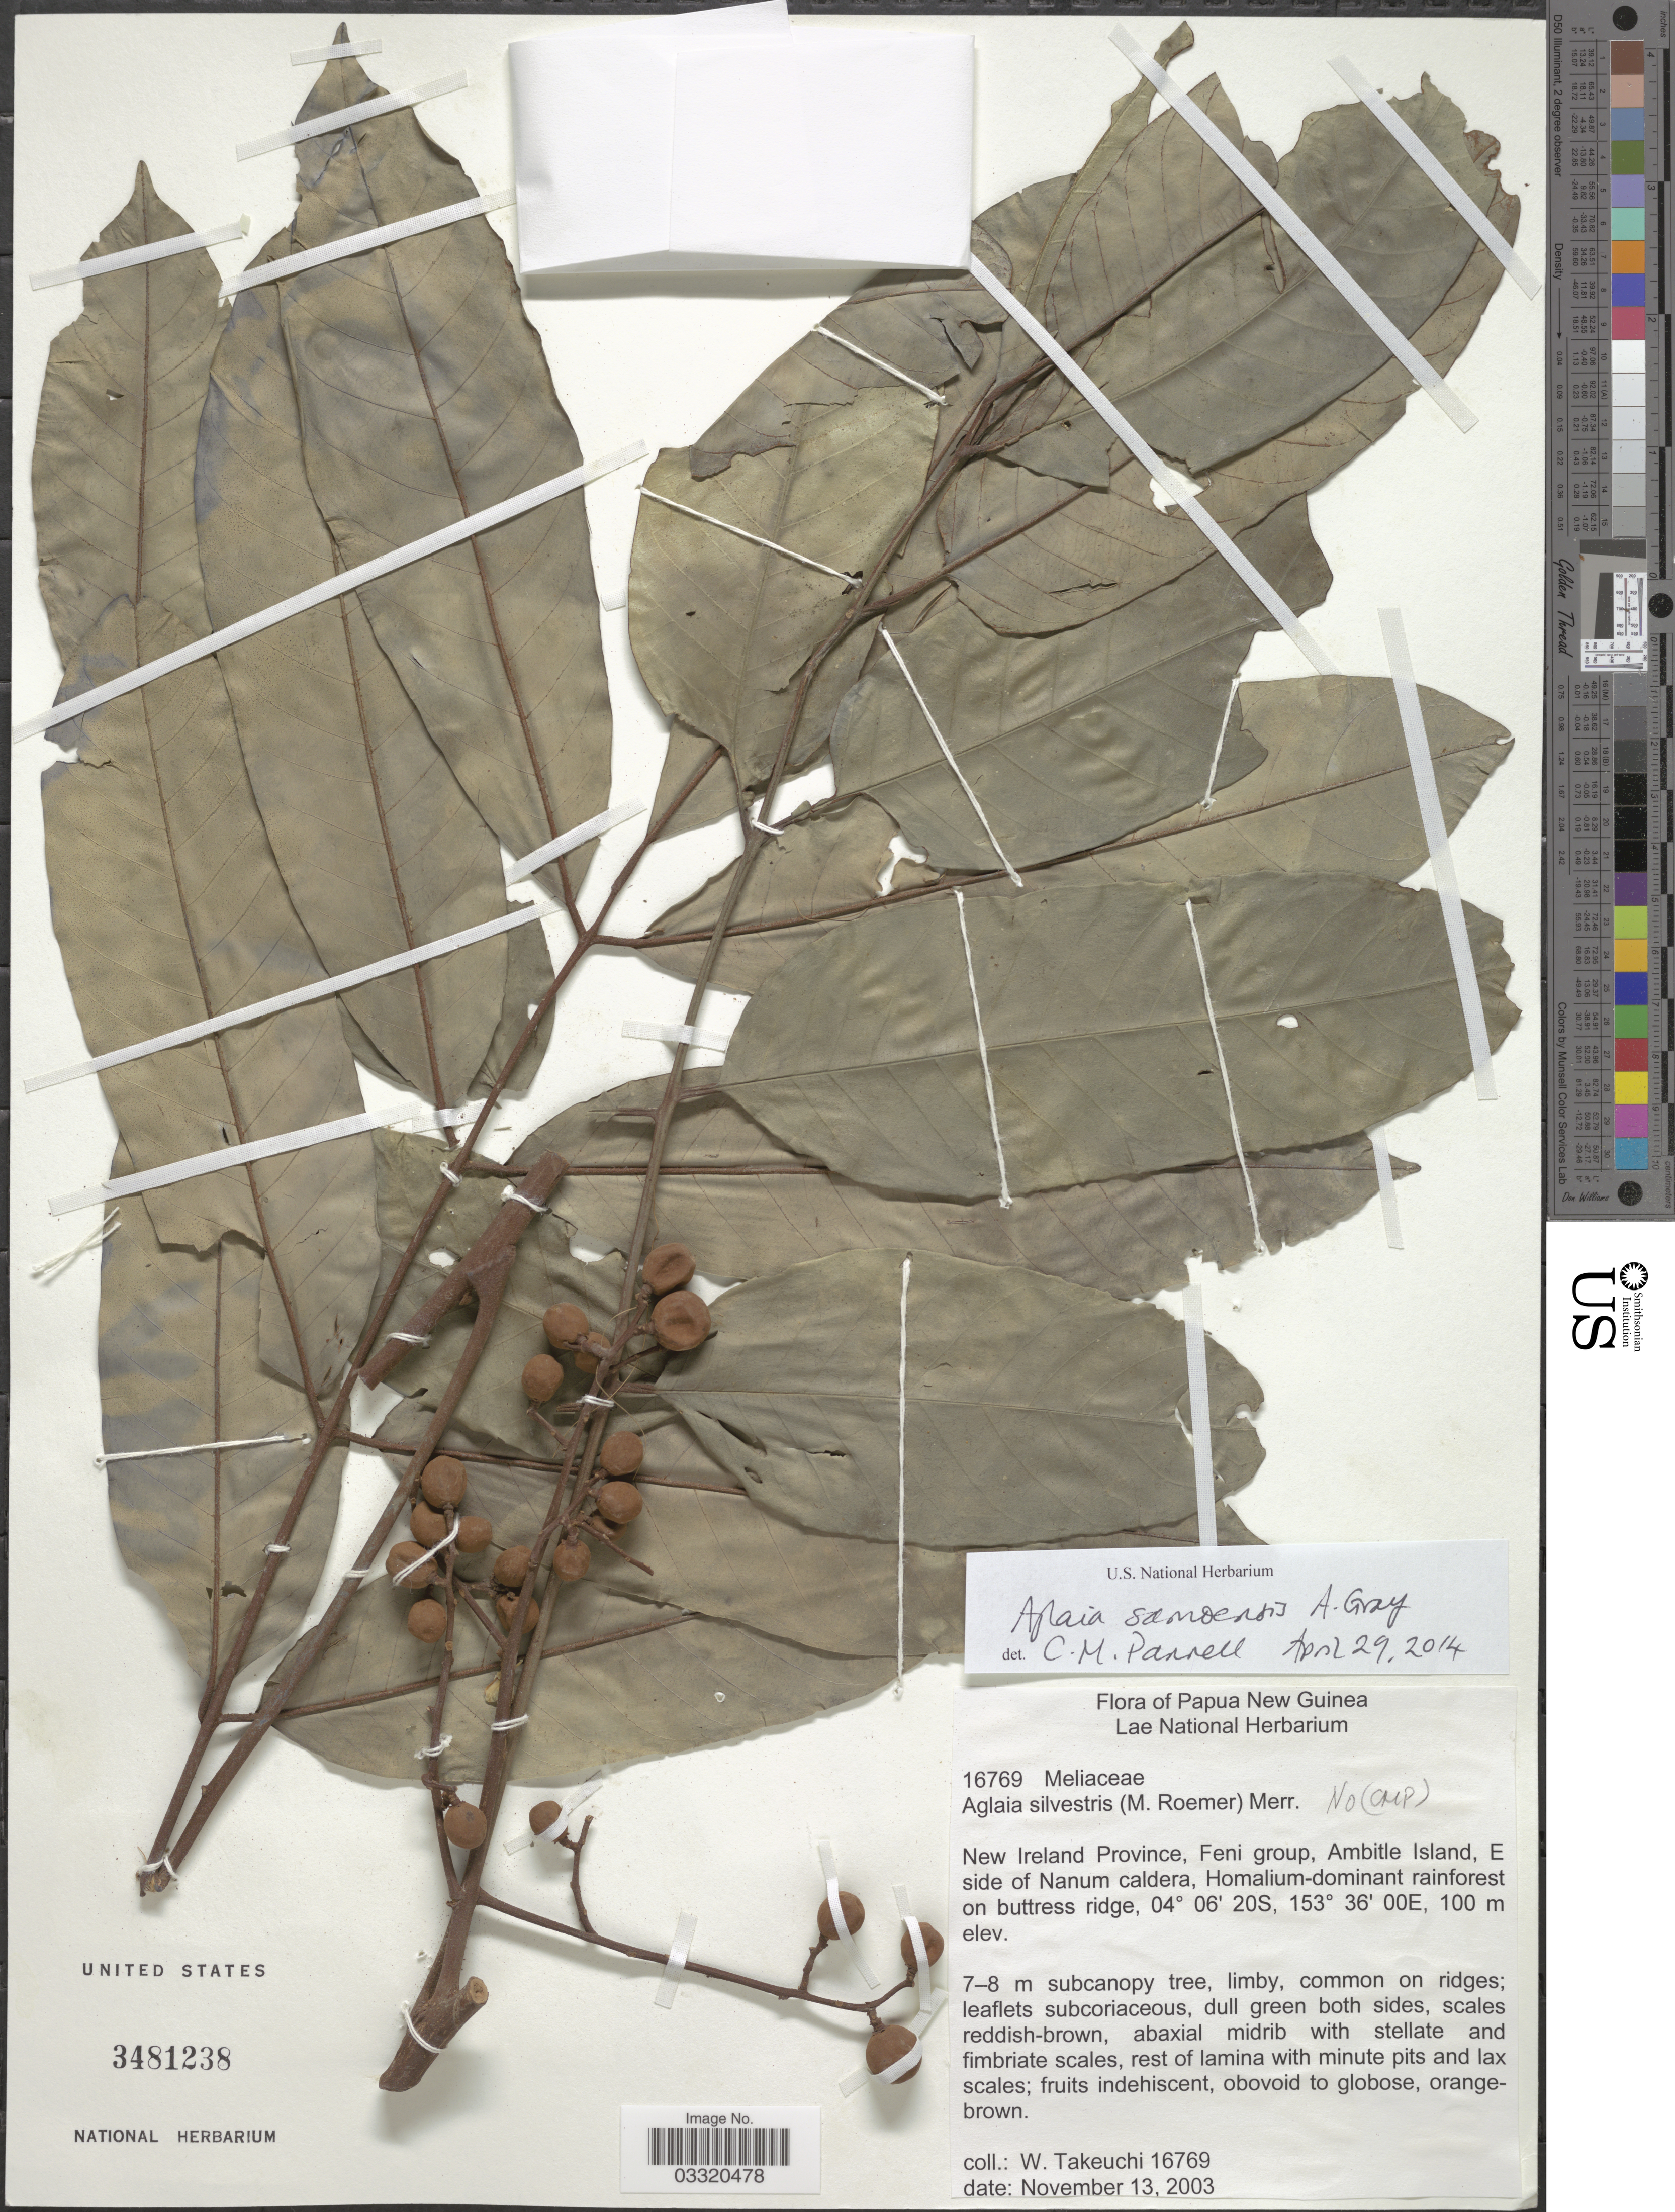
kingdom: Plantae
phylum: Tracheophyta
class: Magnoliopsida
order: Sapindales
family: Meliaceae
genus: Aglaia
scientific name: Aglaia samoensis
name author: A. Gray in Wilkes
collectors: W. Takeuchi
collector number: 16769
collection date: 2003-11-13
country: Papua New Guinea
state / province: New Ireland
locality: Papua New Guinea. Feni group, Ambitle Island, E side of Nanum caldera.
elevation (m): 100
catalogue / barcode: US 3481238